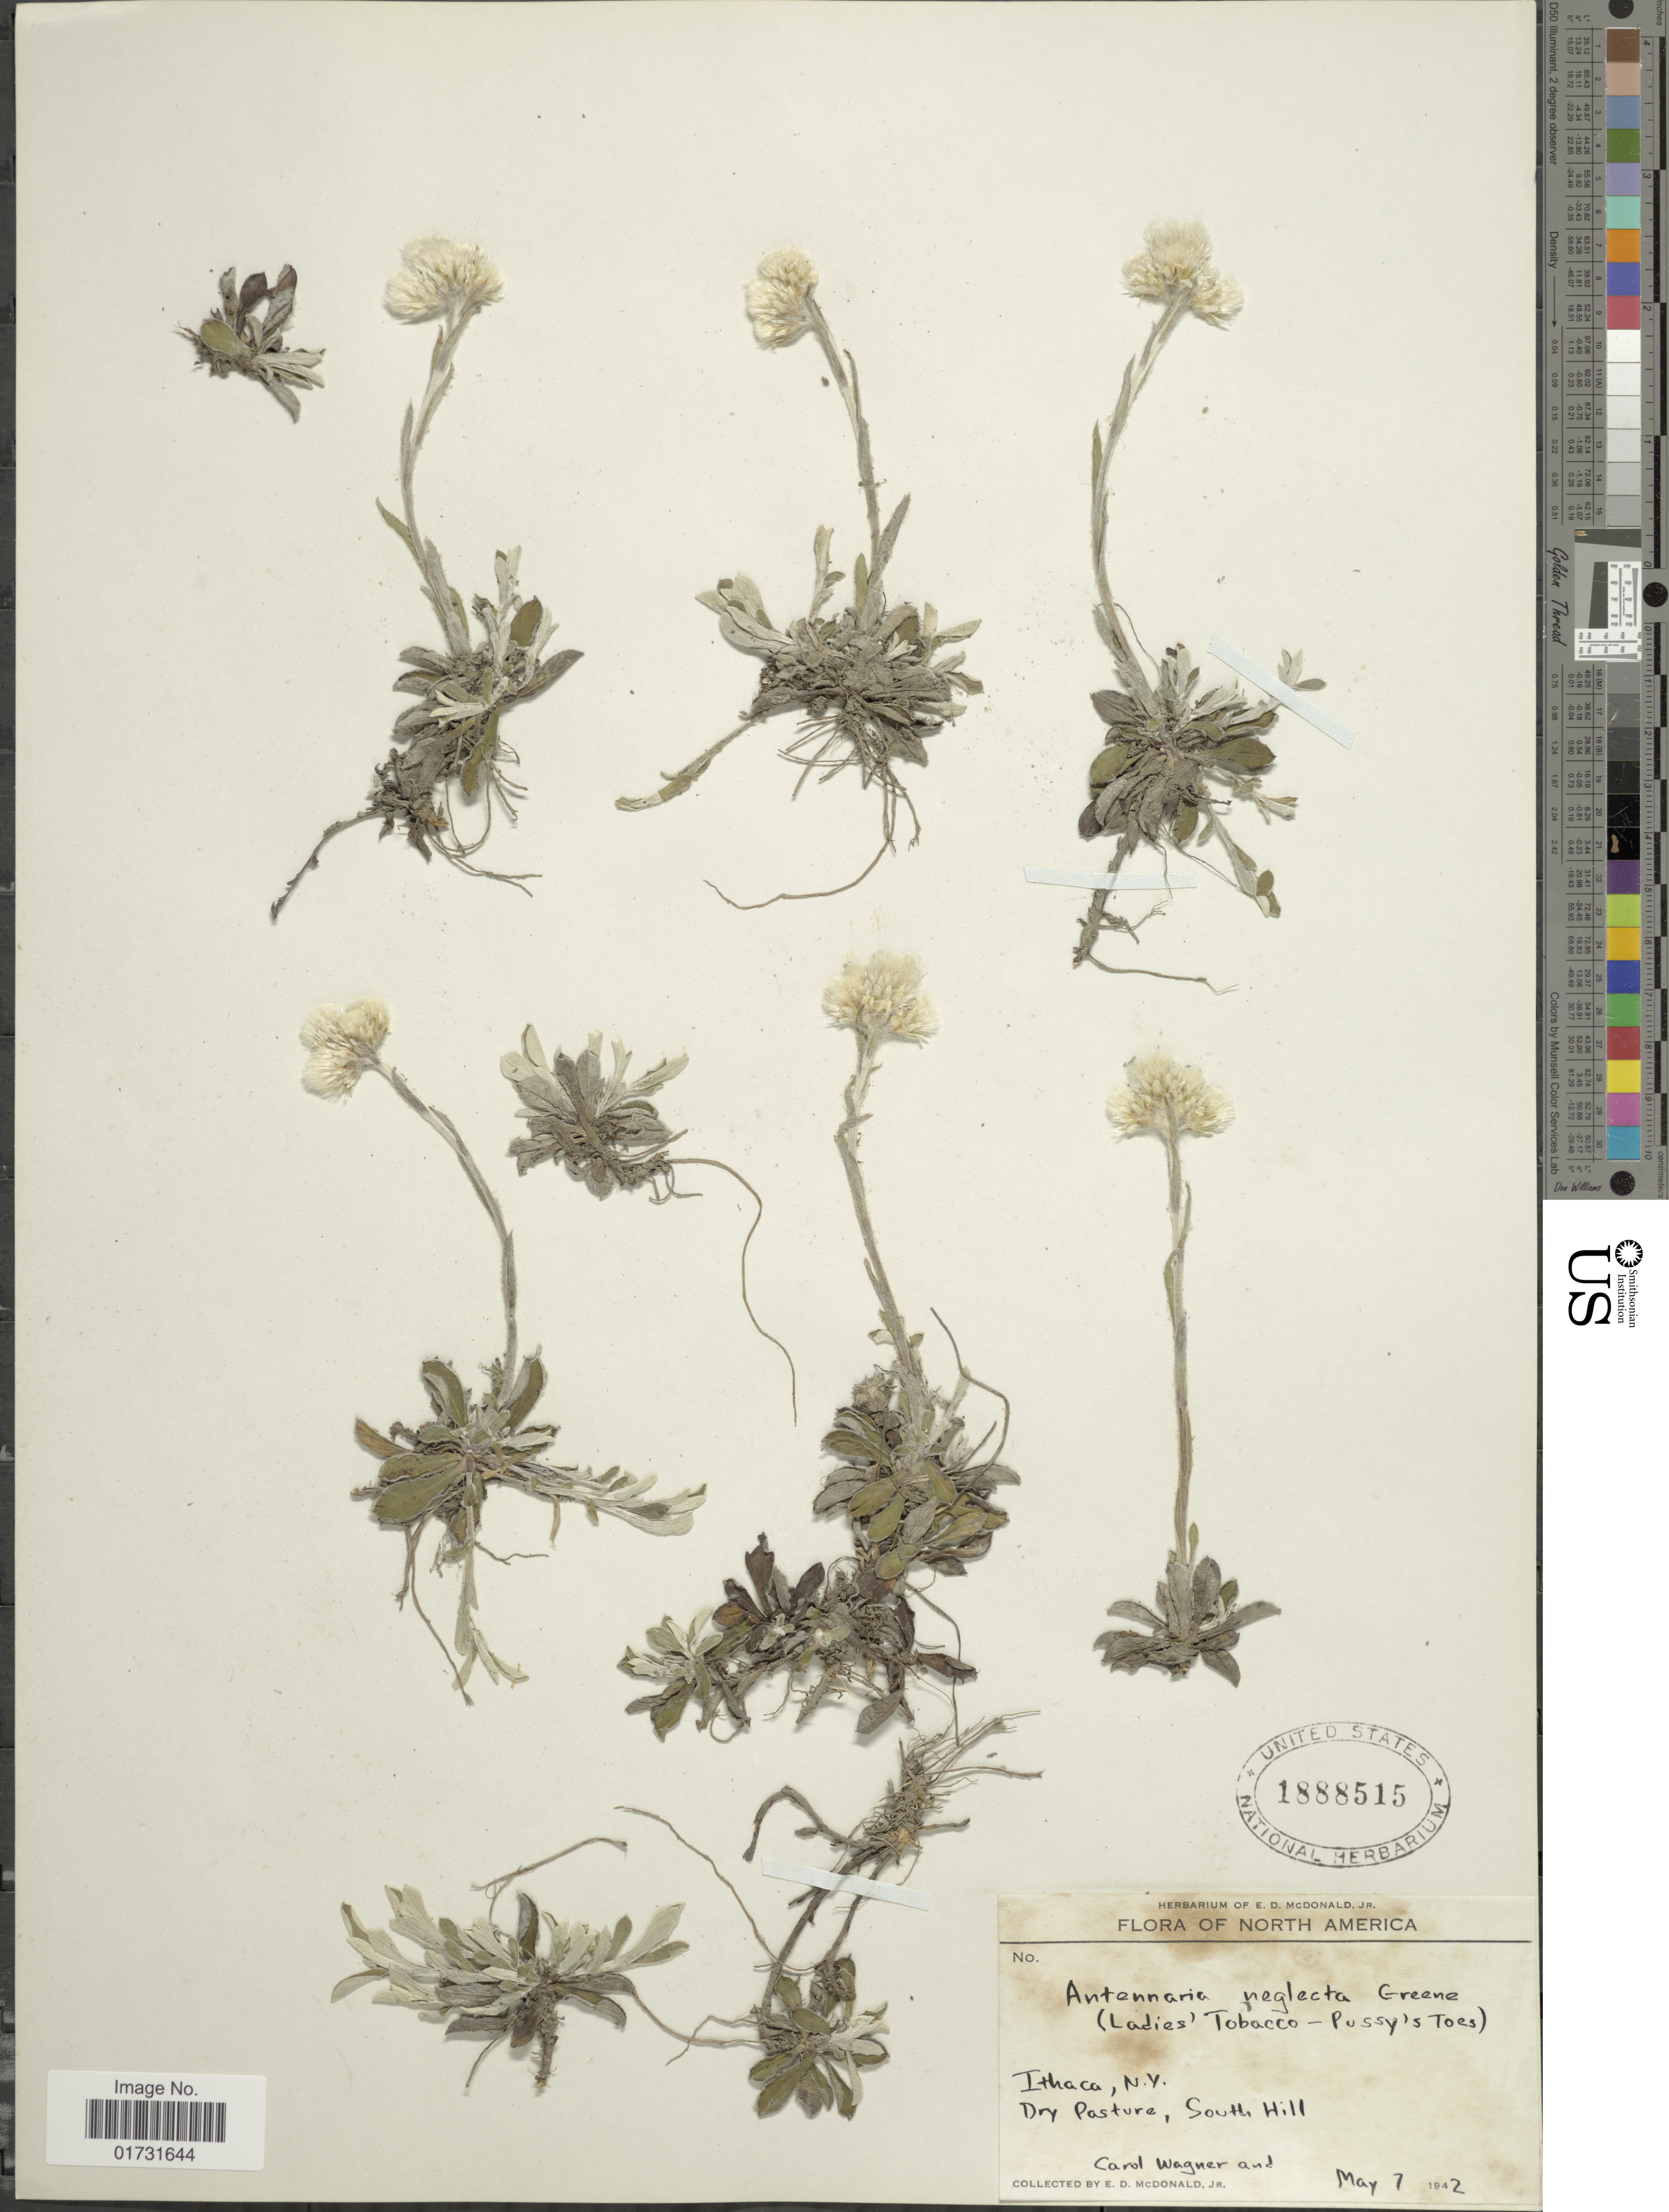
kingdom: Plantae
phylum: Tracheophyta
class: Magnoliopsida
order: Asterales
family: Asteraceae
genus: Antennaria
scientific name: Antennaria neglecta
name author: Greene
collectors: C. Wagner & E. D. McDonald Jr.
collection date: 1942-05-07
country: United States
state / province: New York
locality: Ithaca, South Hill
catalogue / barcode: US 1888515